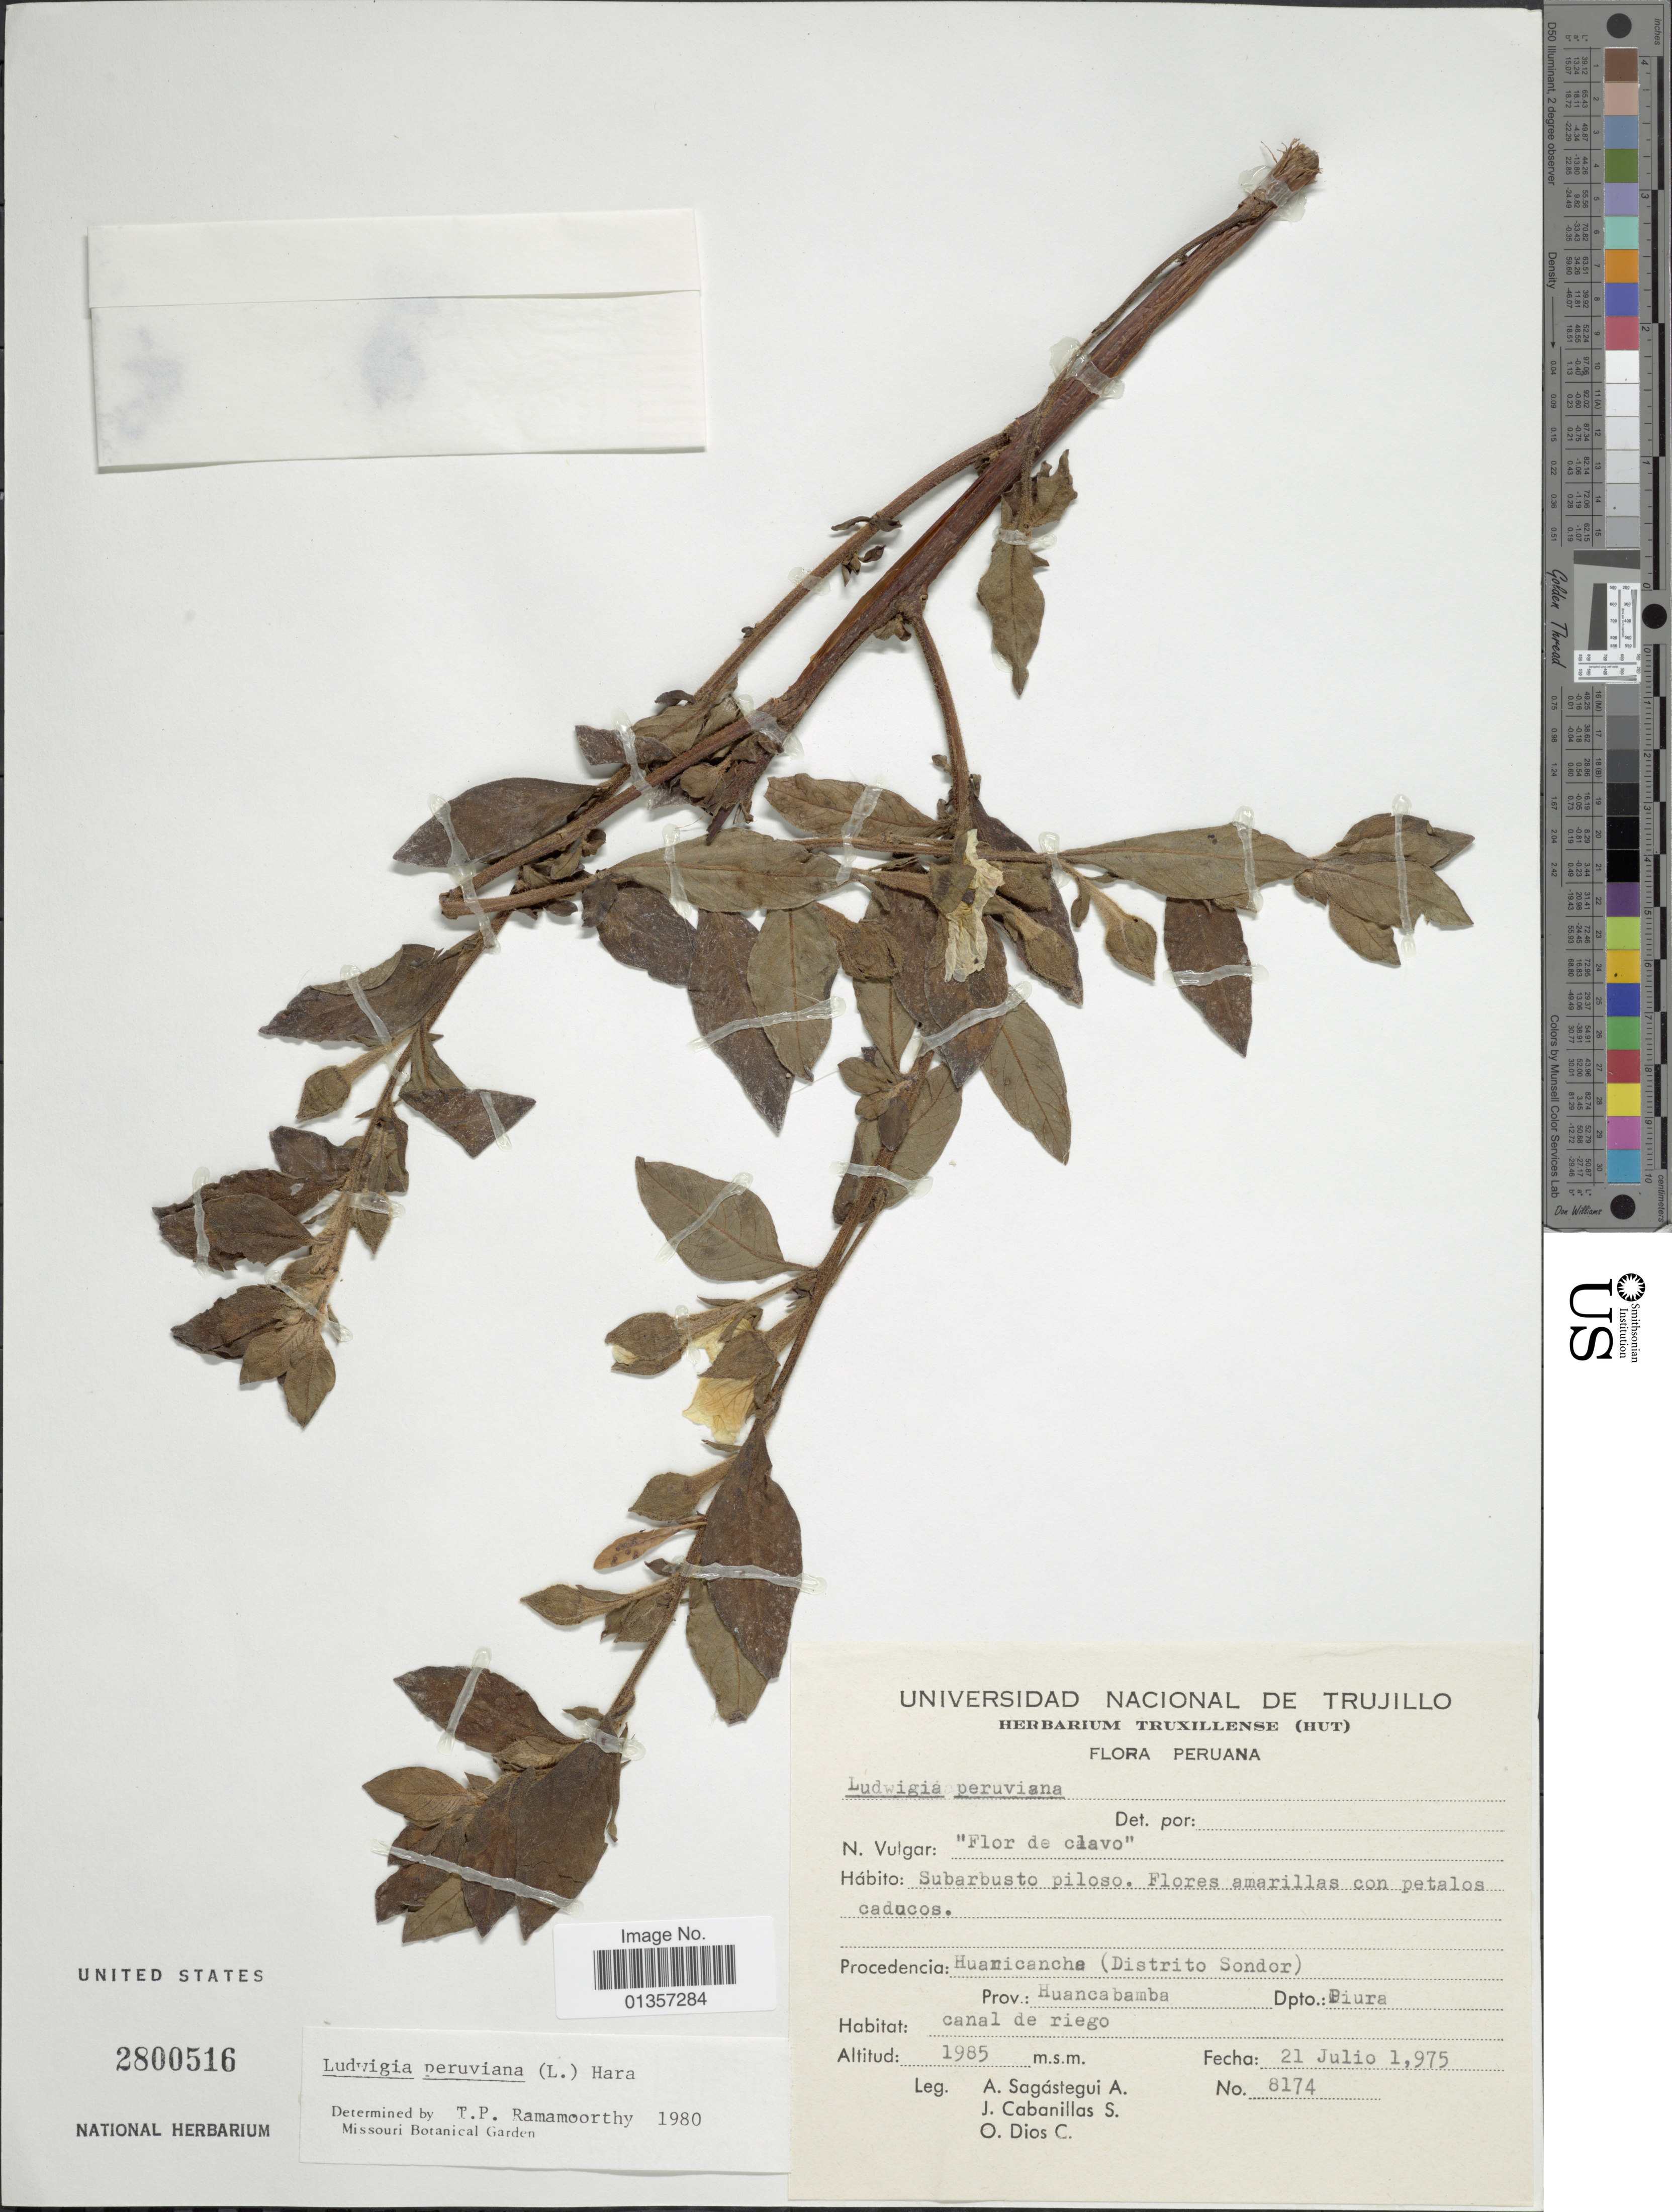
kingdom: Plantae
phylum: Tracheophyta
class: Magnoliopsida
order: Myrtales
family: Onagraceae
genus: Ludwigia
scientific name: Ludwigia peruviana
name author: (L.) H. Hara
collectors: A. Sagástegui A., J. Cabanillas S. & O. Dios C.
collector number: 8174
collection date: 1975-07-21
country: Peru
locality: Procedencia: Huaricancha (Distrito Sondor), Prov.: Huancabamba, Dpto.: Diura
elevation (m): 1985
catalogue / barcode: US 2800516